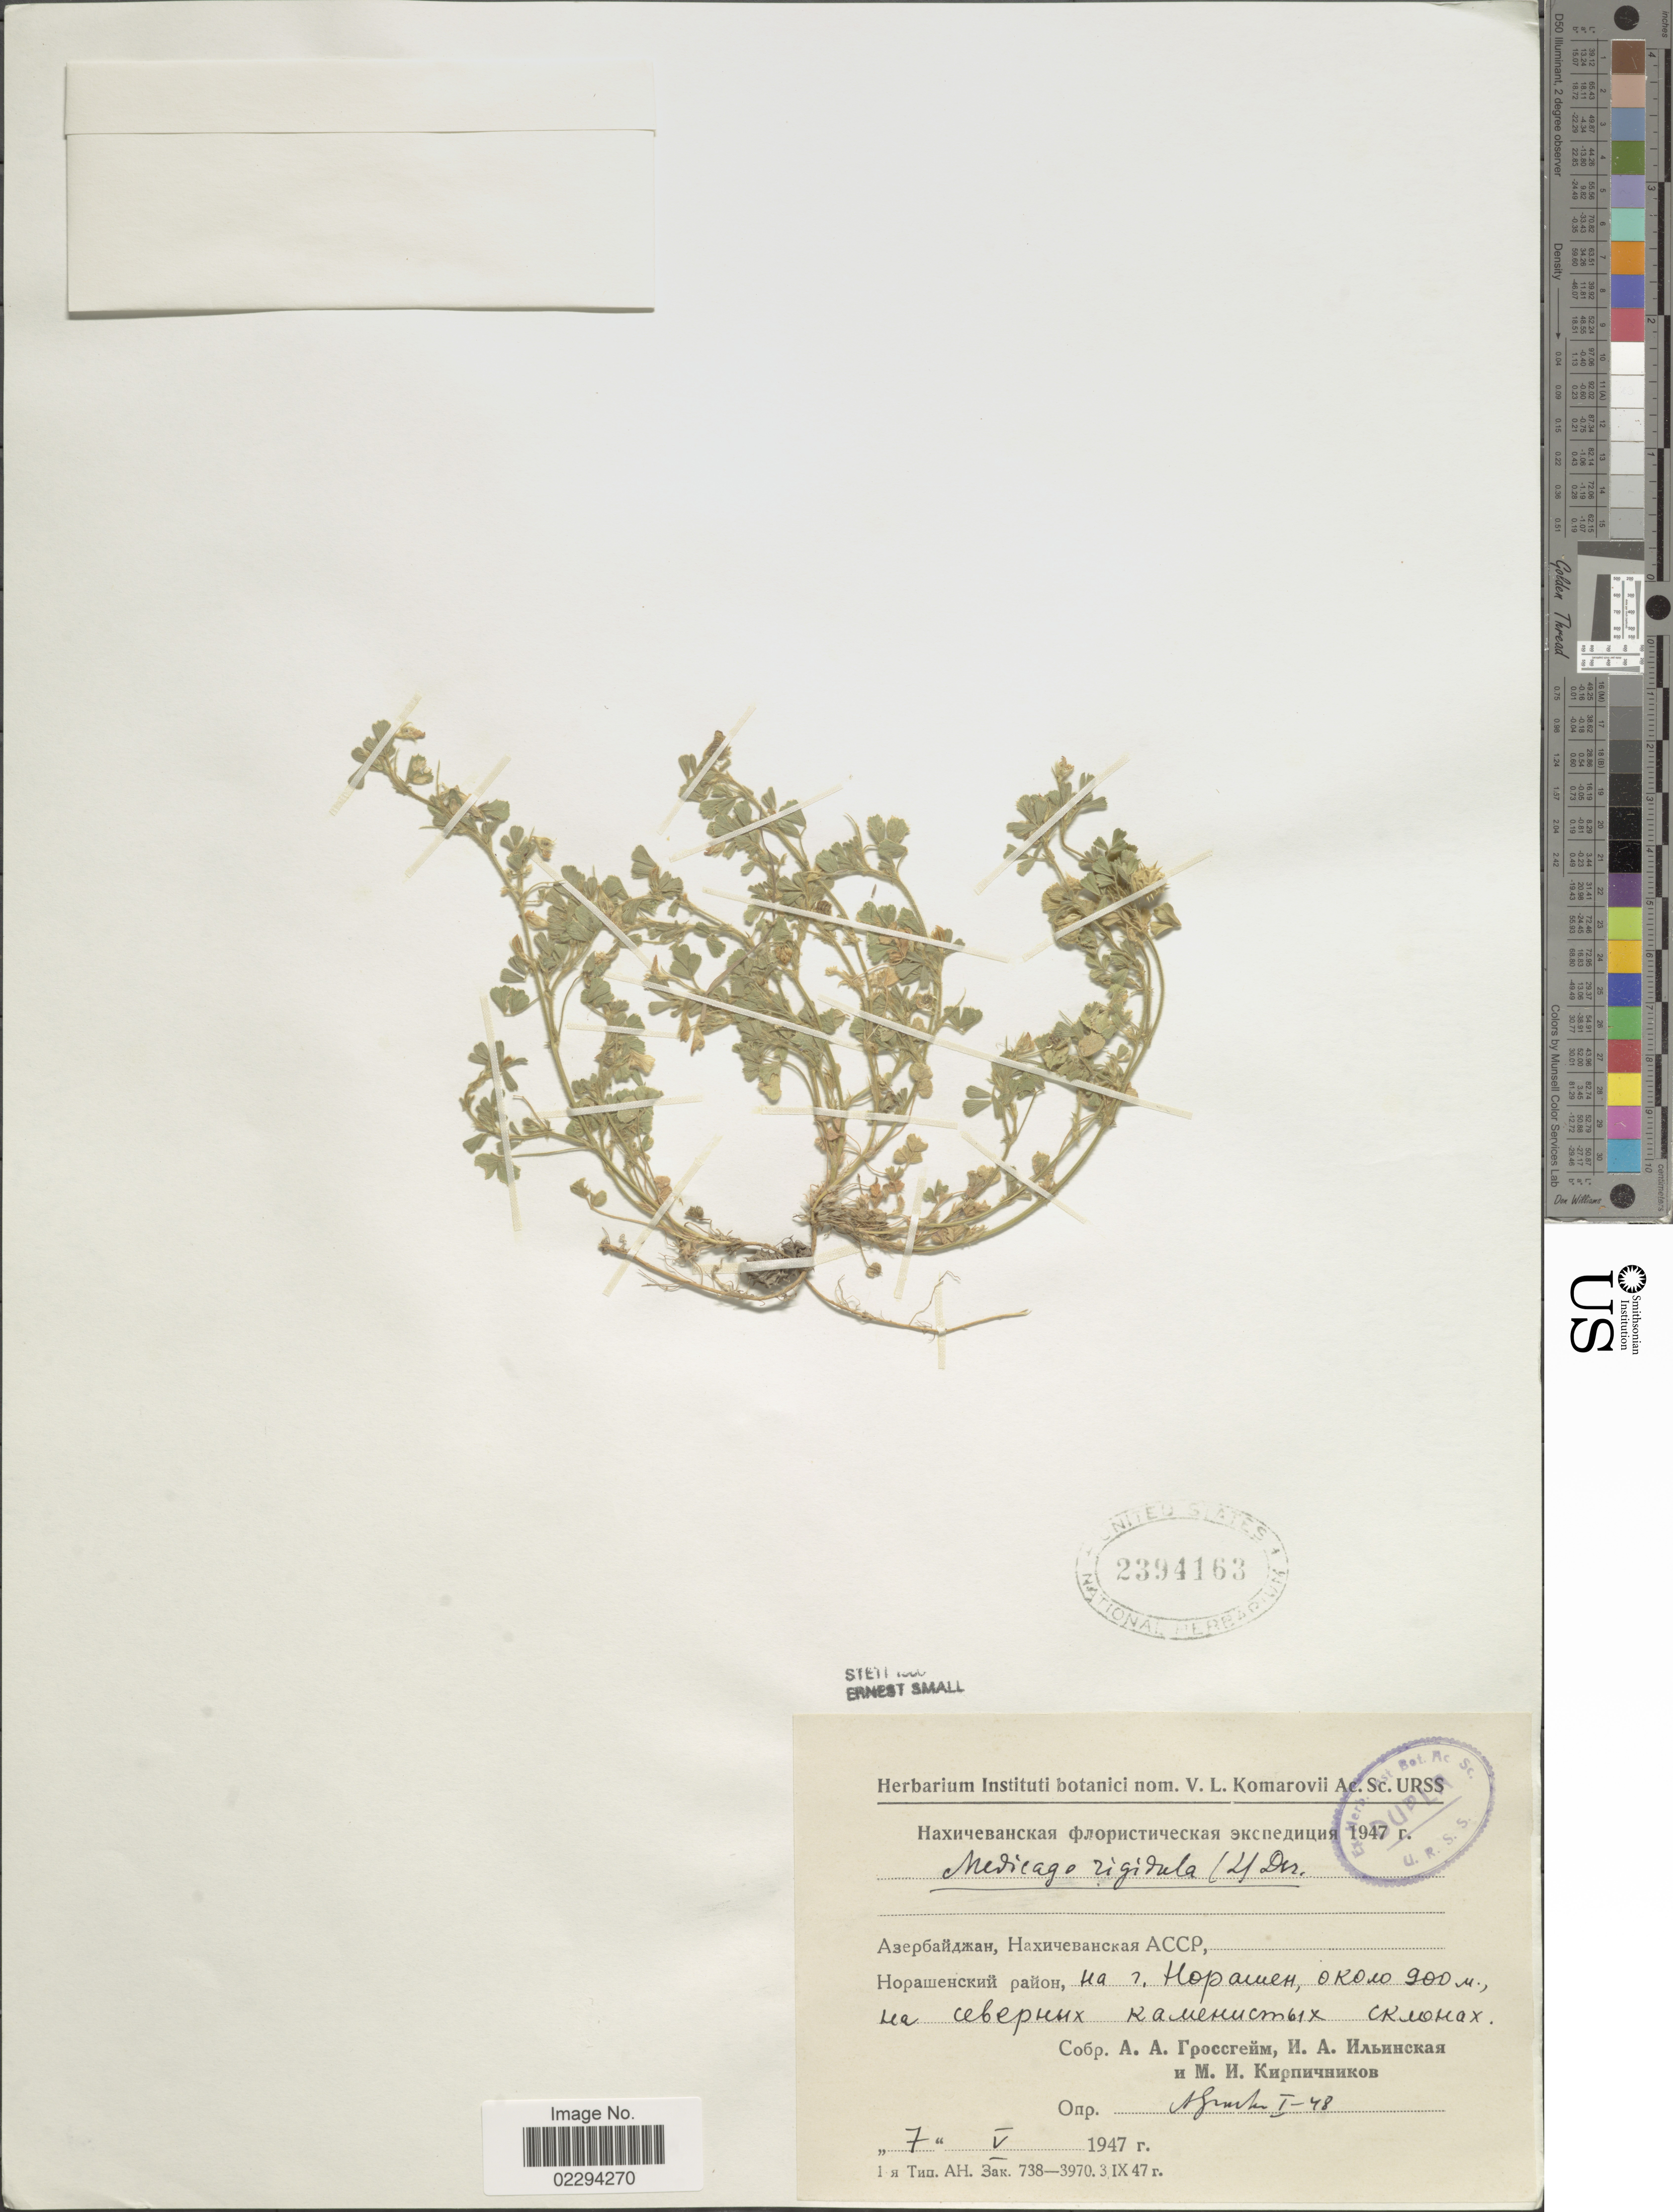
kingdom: Plantae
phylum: Tracheophyta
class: Magnoliopsida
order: Fabales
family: Fabaceae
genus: Medicago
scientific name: Medicago rigidula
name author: (L.) All.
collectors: A. Grossgame, J. Iljinskaja & M. Kirpicznikov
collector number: X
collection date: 1947-05-07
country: Azerbaijan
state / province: Nakhchivan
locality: Norashen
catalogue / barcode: US 2394163